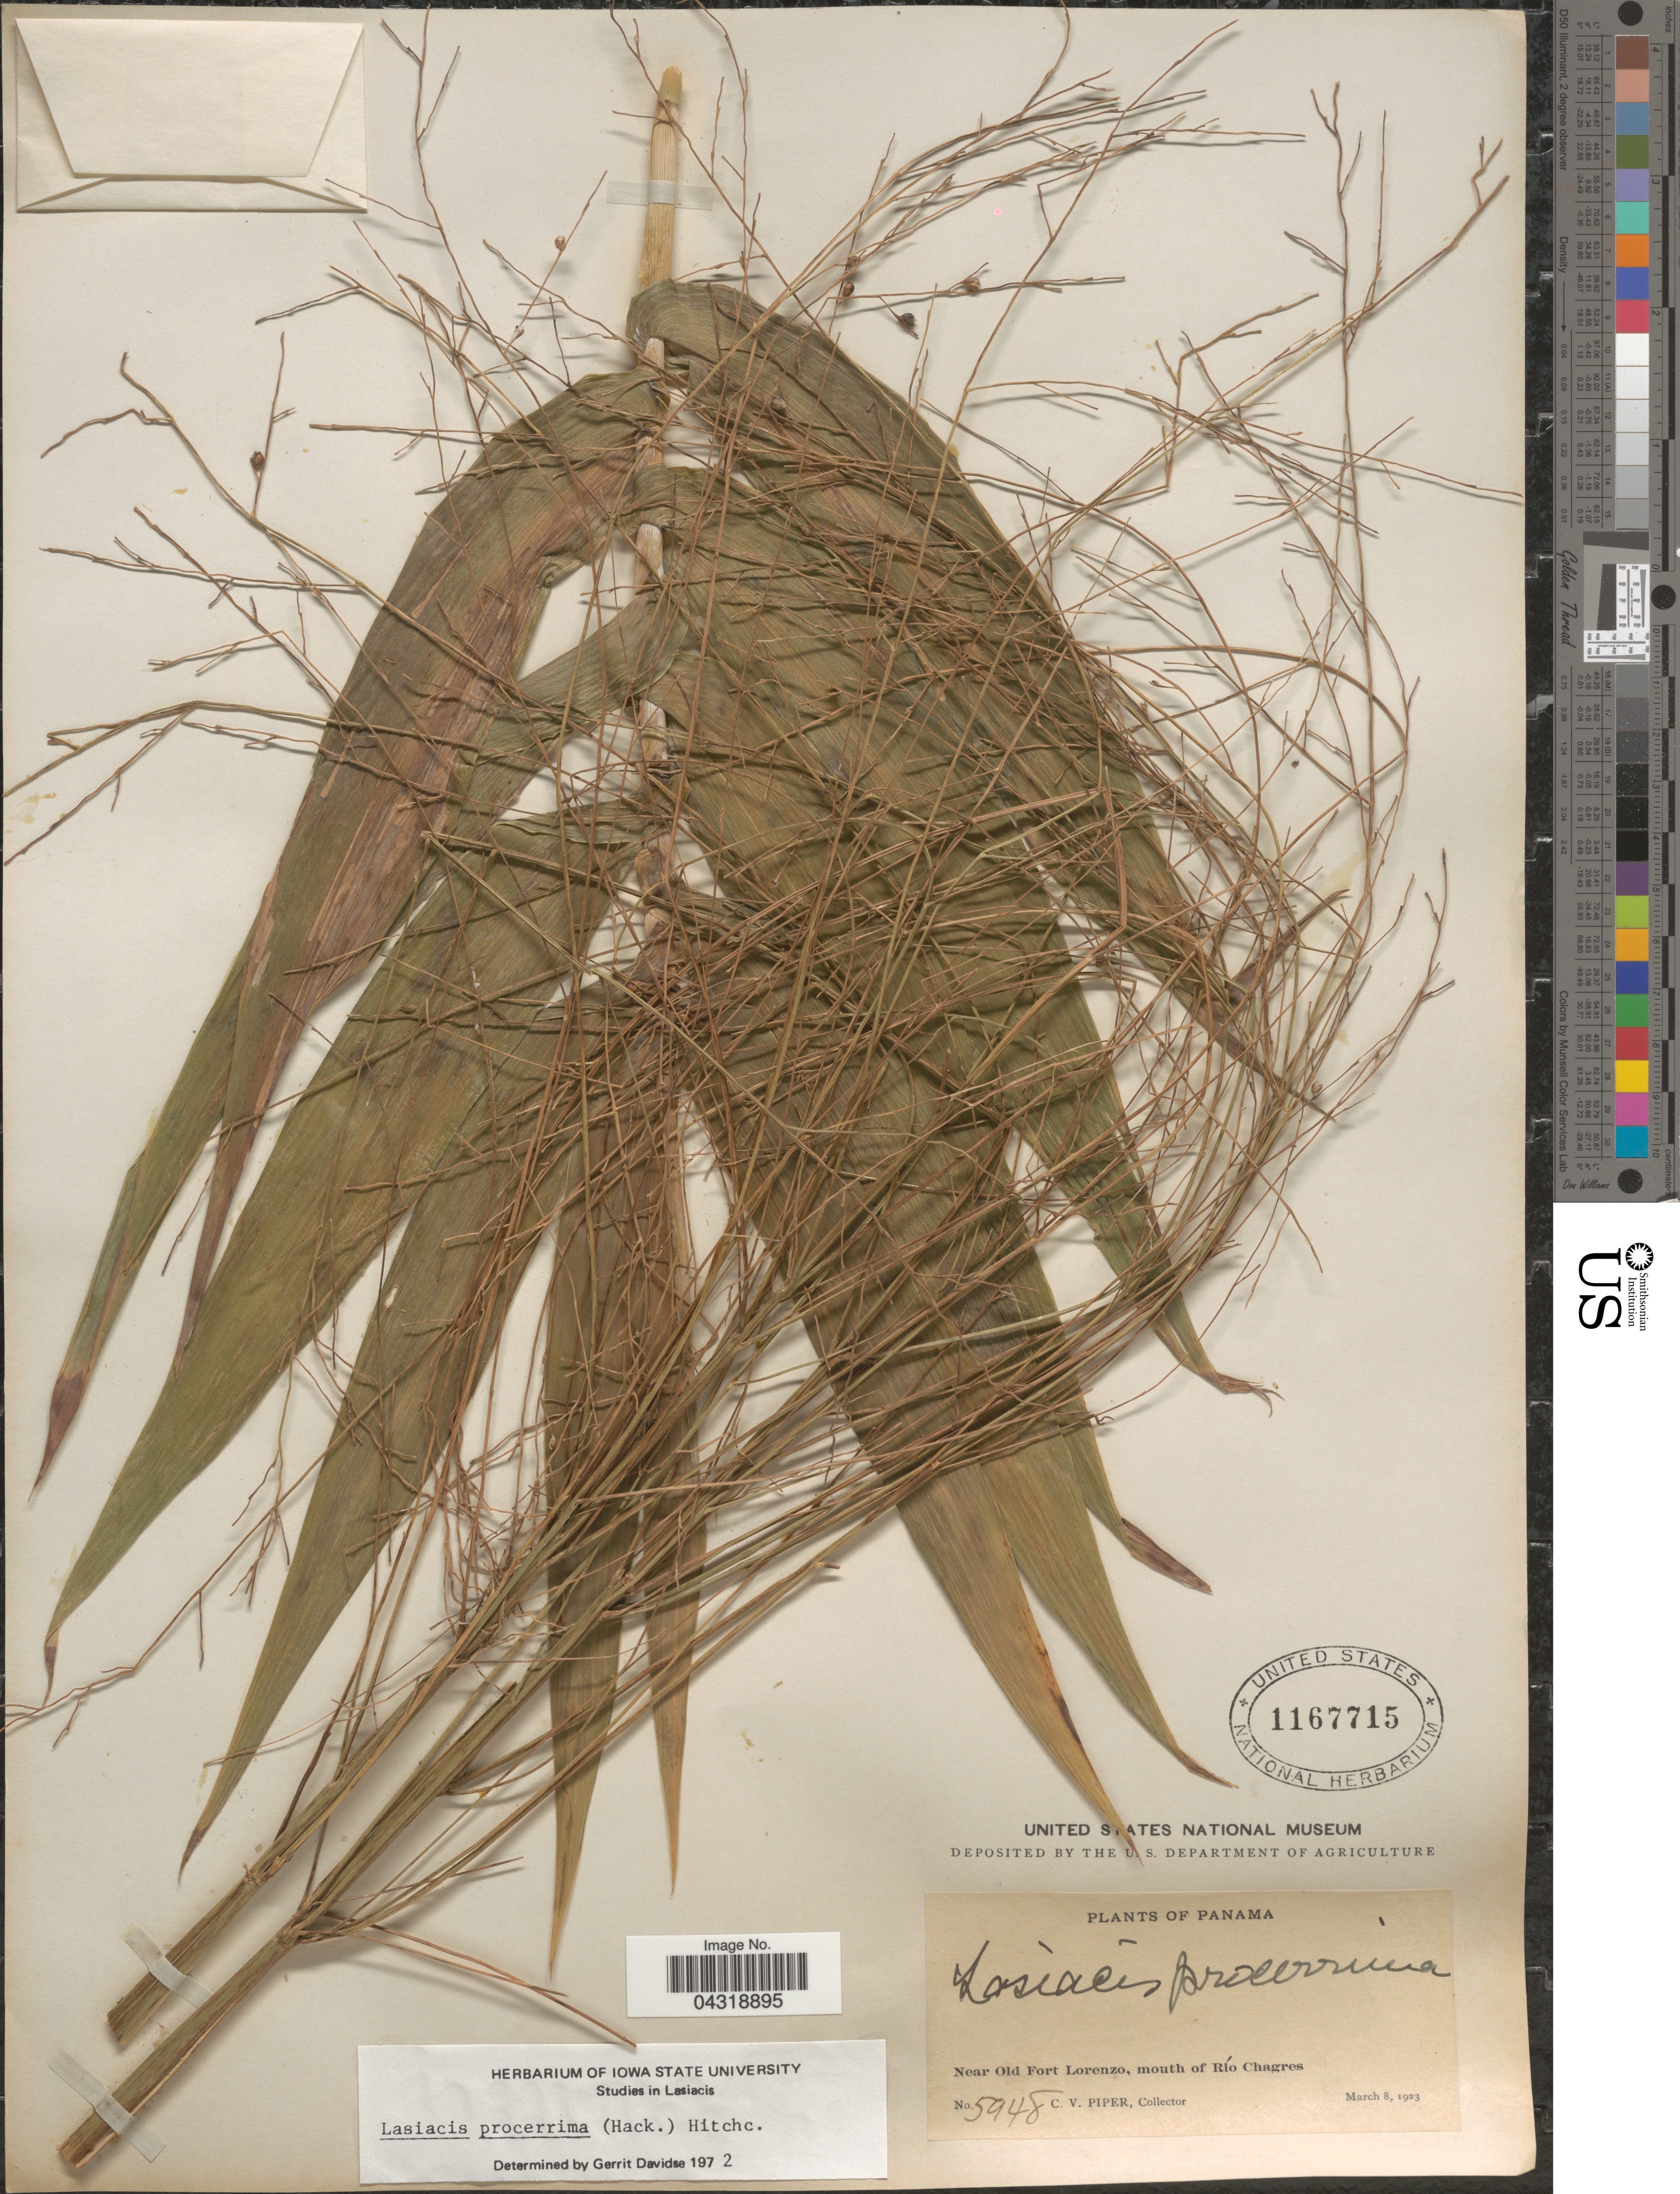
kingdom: Plantae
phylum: Tracheophyta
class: Liliopsida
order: Poales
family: Poaceae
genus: Lasiacis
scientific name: Lasiacis procerrima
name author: (Hack.) Hitchc.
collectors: C. V. Piper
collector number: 5948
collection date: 1923-03-08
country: Panama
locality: Near Old Fort Lorenzo, mouth of Río Chagres.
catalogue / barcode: US 1167715